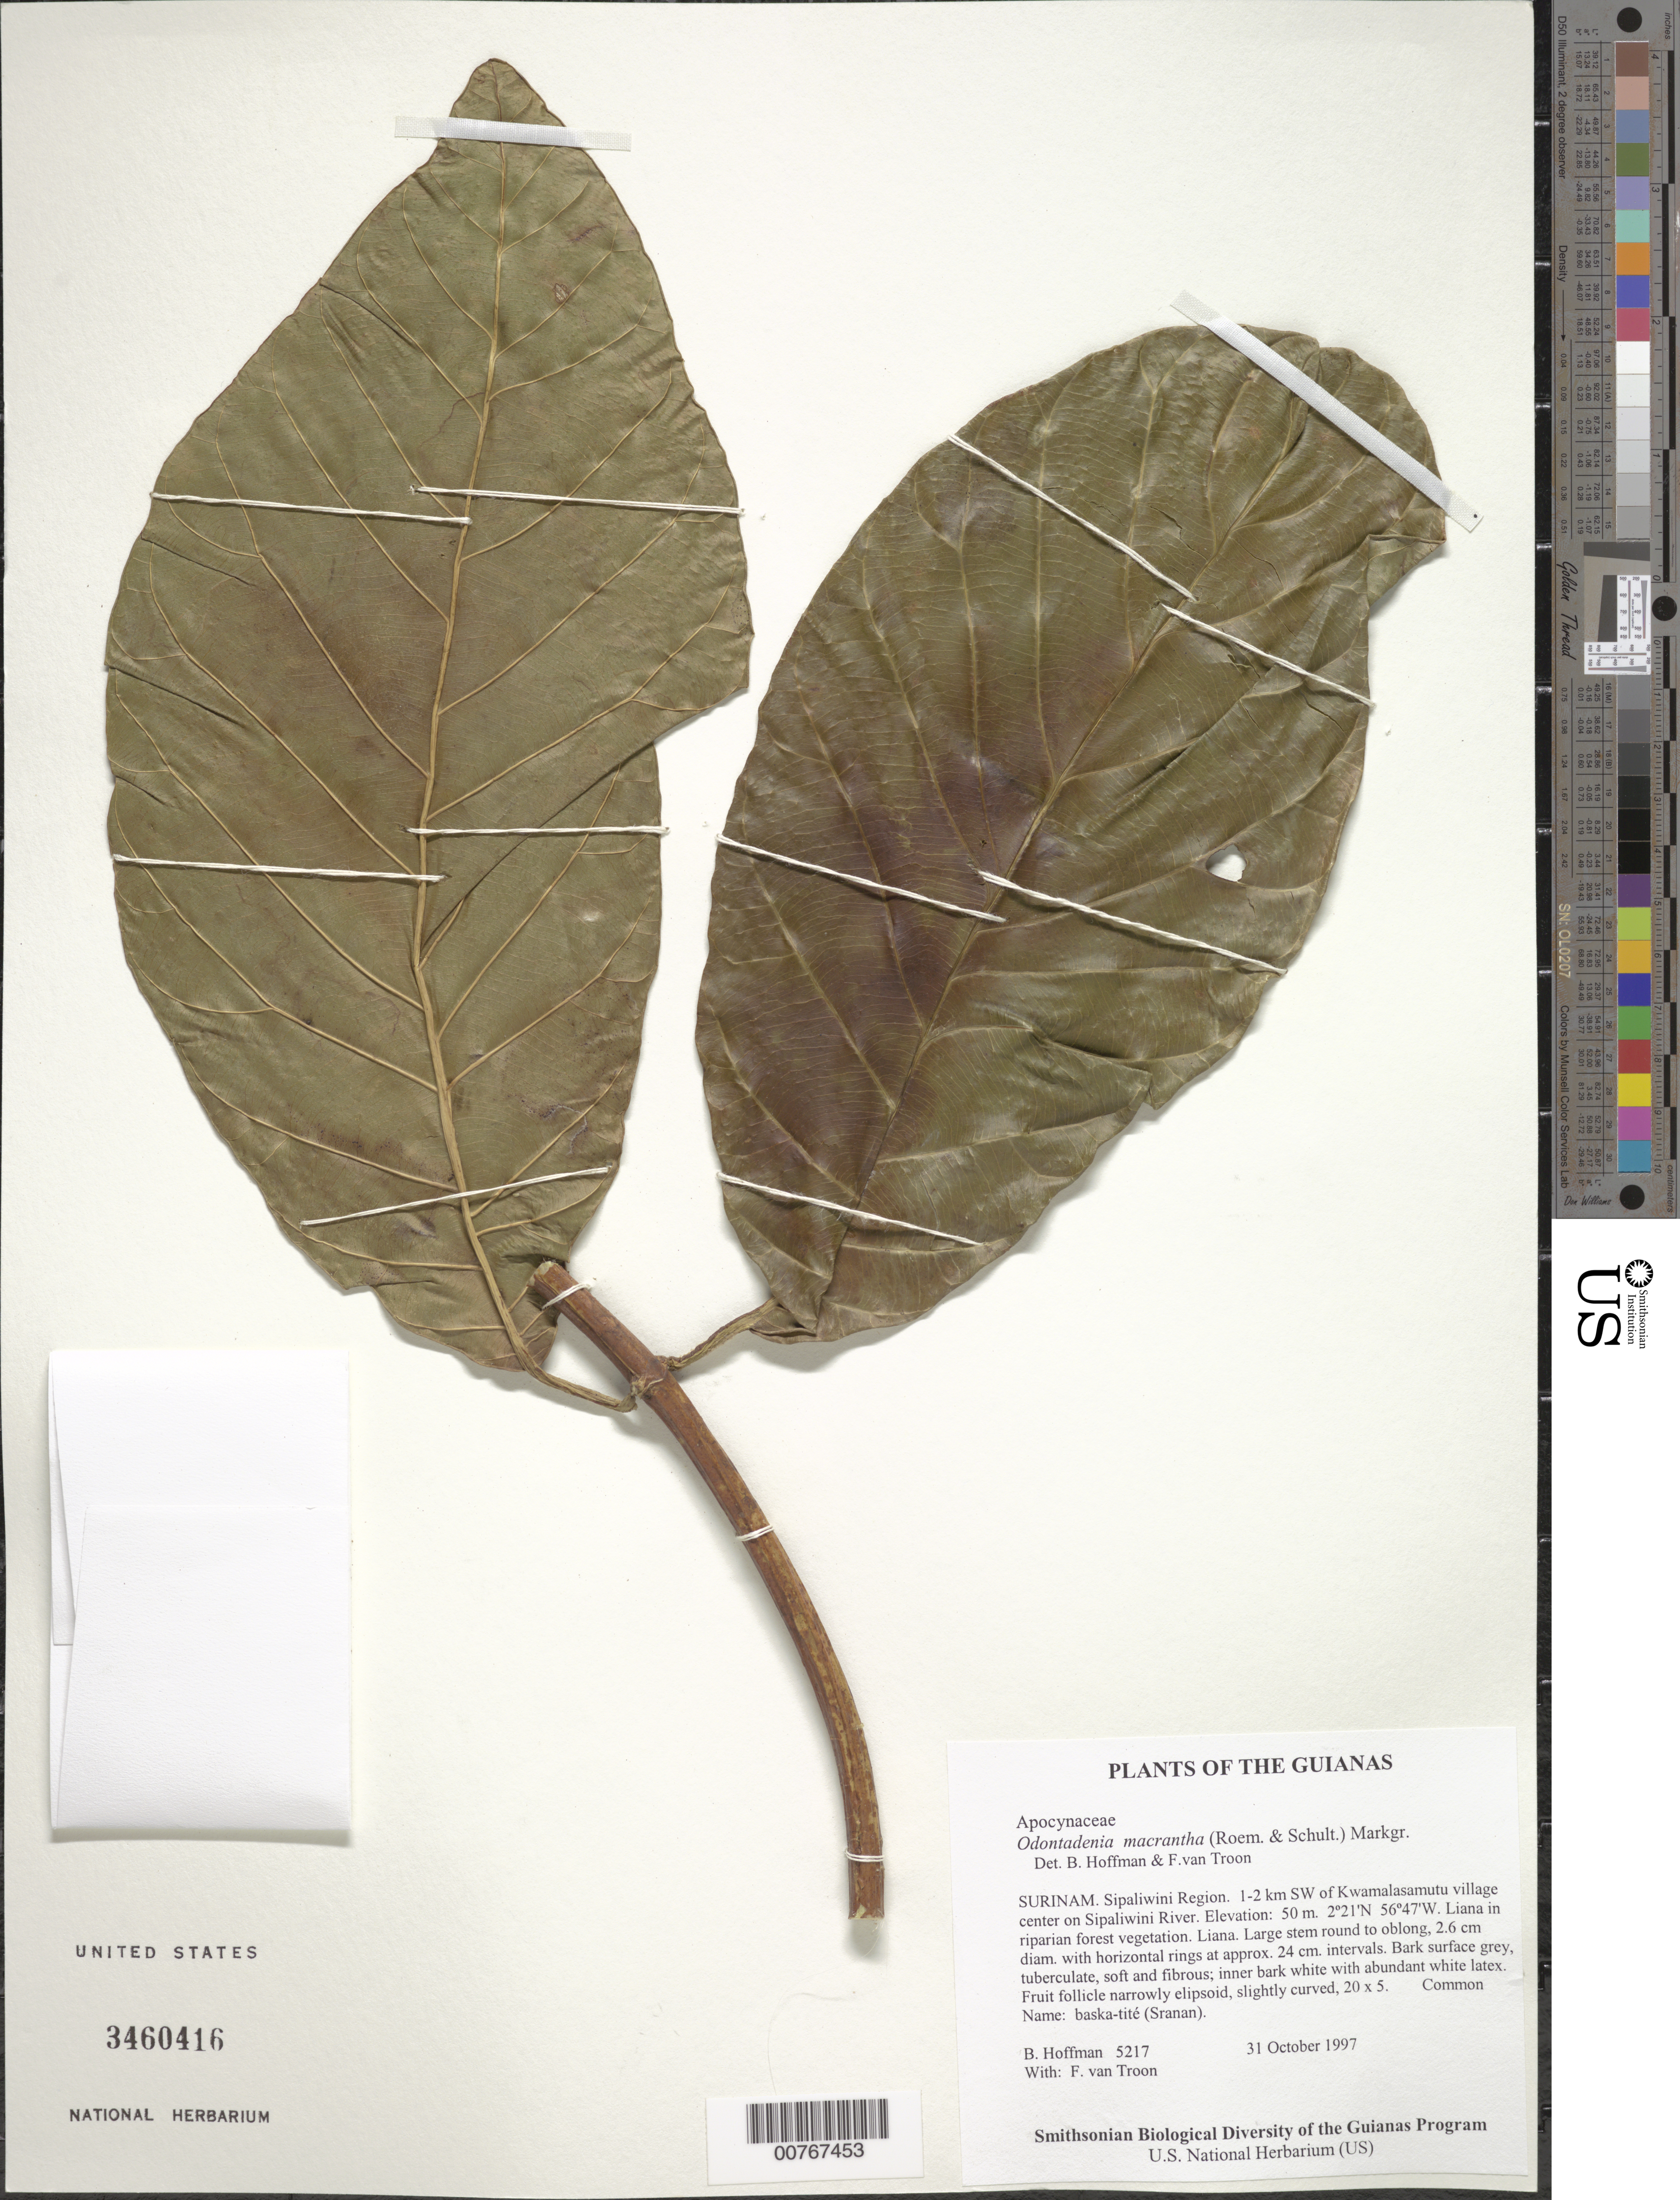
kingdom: Plantae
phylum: Tracheophyta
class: Magnoliopsida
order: Gentianales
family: Apocynaceae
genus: Odontadenia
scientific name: Odontadenia macrantha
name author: (Roem. & Schult.) Markgr.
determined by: Hoffman, B.; Troon, F. v.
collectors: B. Hoffman & F. Troon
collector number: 5217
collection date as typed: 31 October 1997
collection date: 1997-10-31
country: Suriname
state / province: Sipaliwini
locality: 1-2 km SW of Kwamalasamutu village center on Sipaliwini River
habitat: Liana in riparian forest vegetation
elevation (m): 50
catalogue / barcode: US 3460416